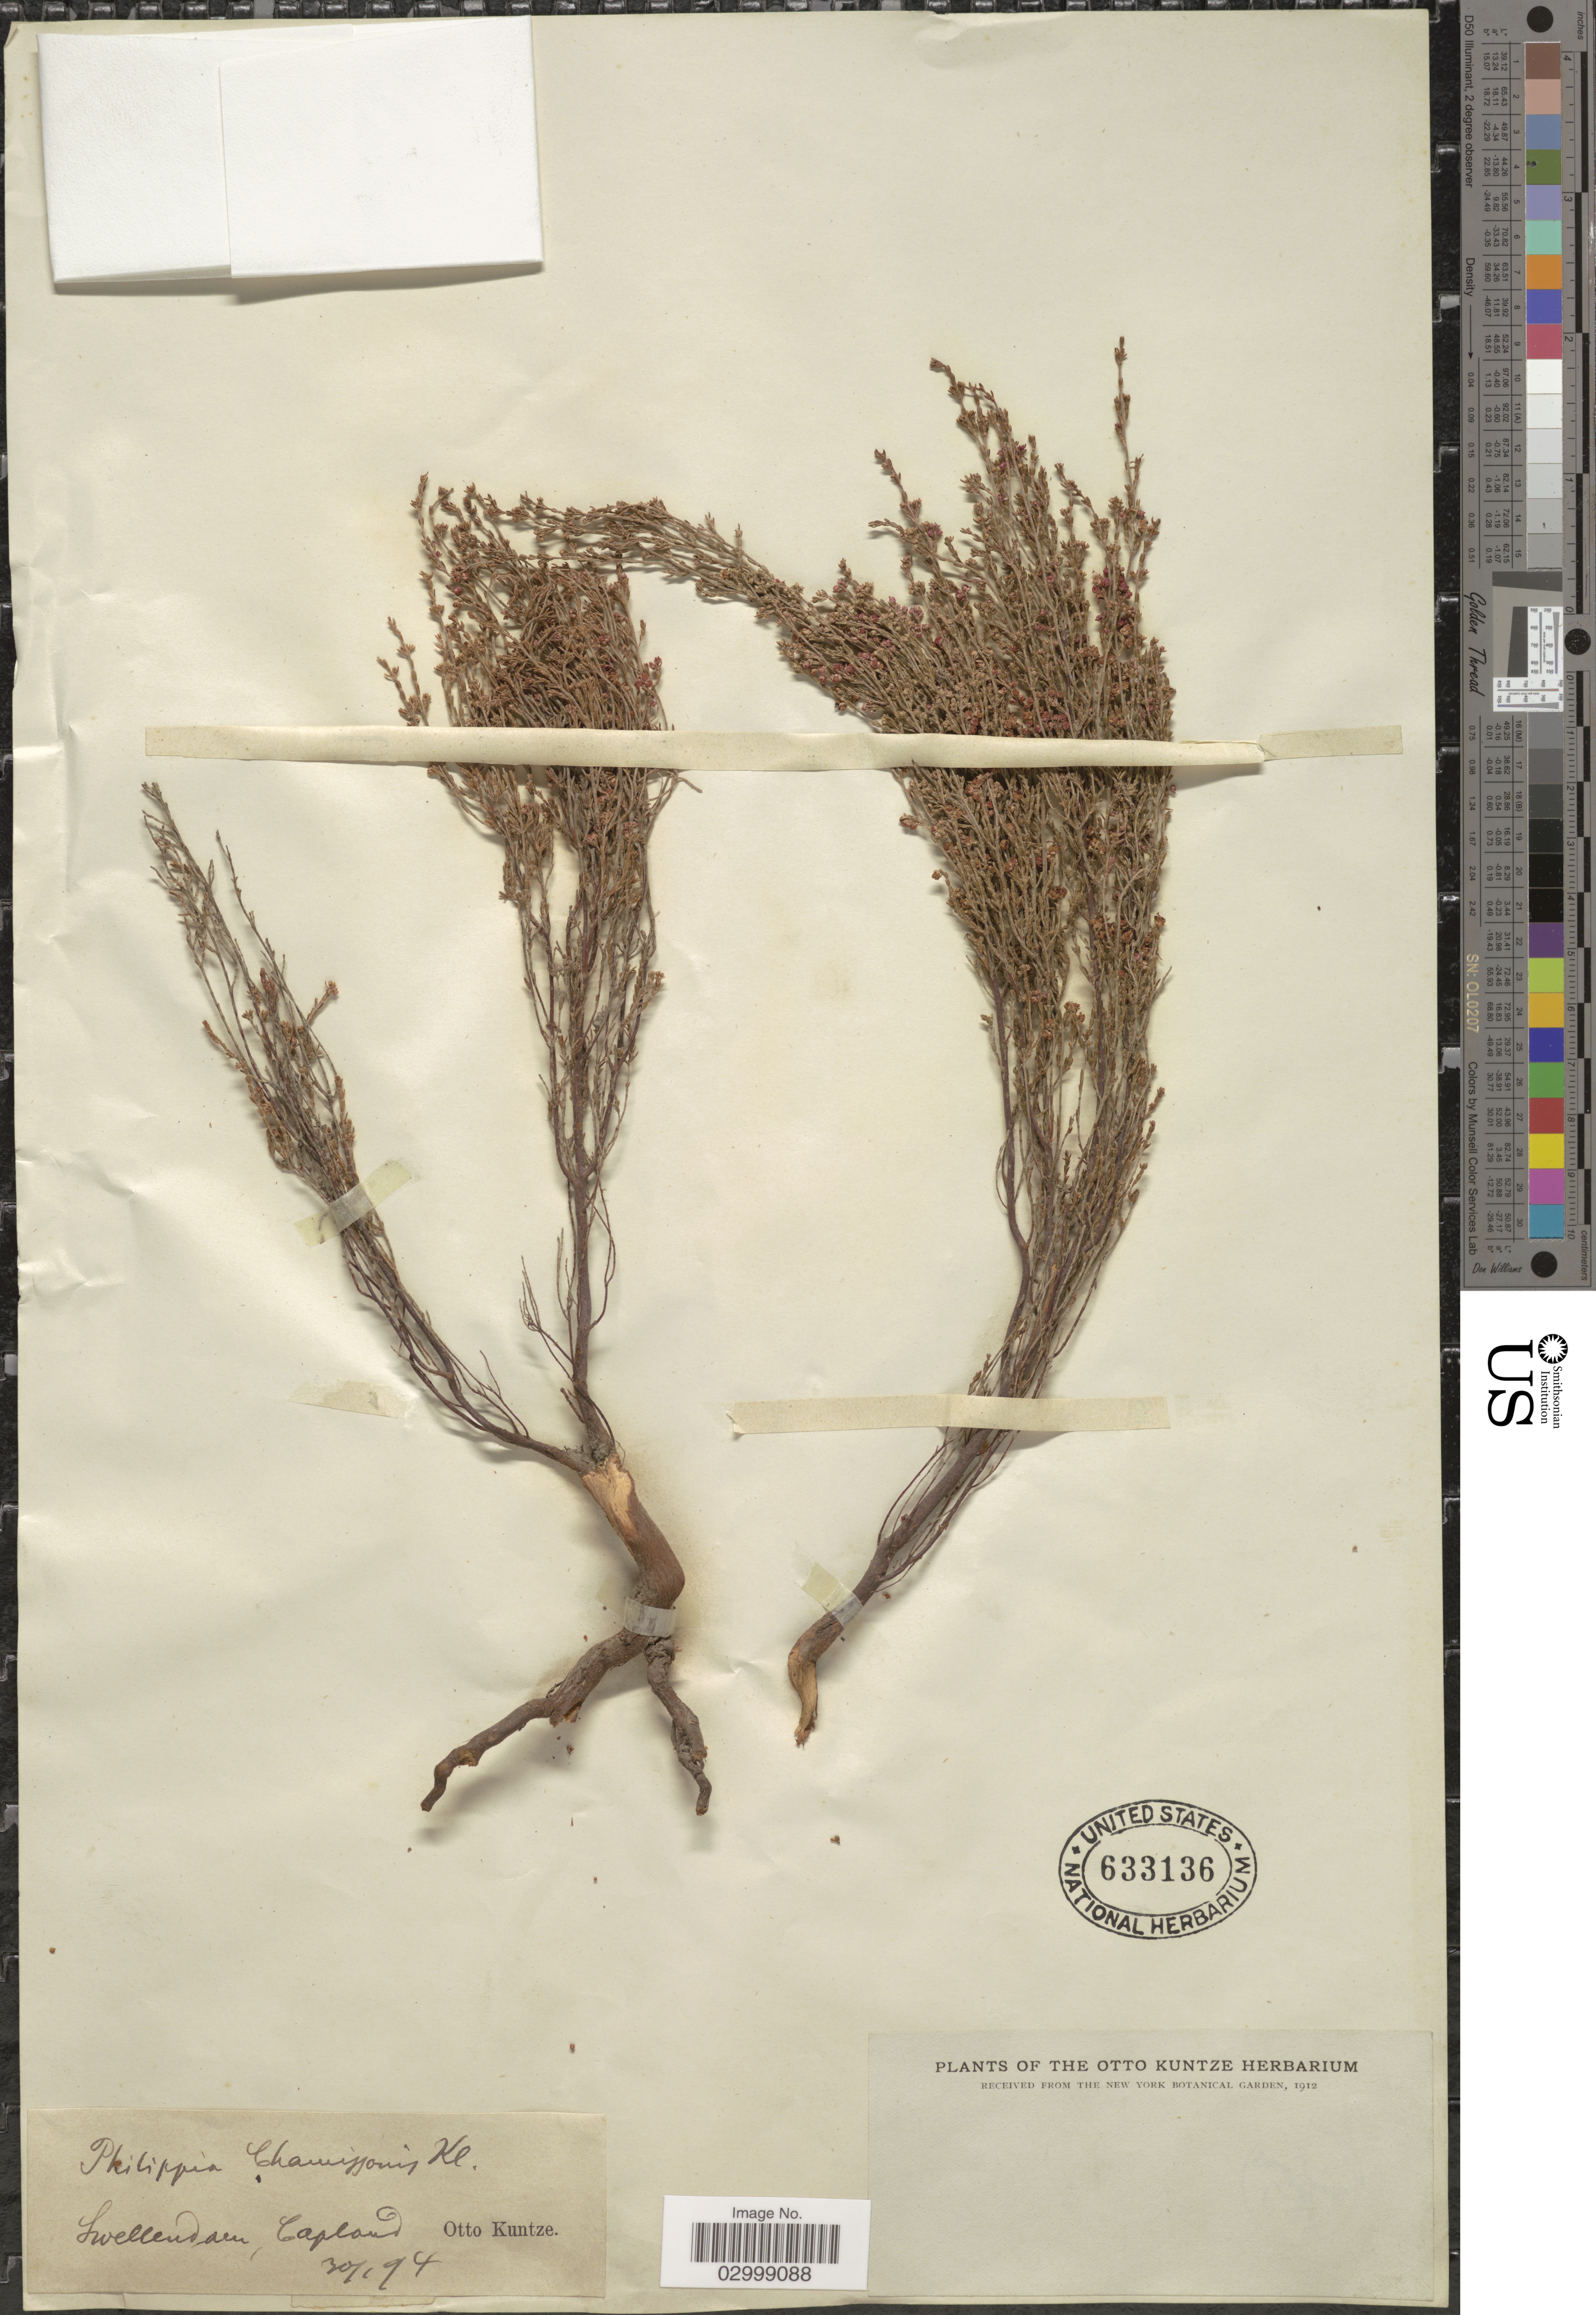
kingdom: Plantae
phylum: Tracheophyta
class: Magnoliopsida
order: Ericales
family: Ericaceae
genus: Philippia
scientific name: Philippia chamissonis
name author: Klotzsch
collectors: C.E.O. Kuntze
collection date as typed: Transcribed d/m/y: 30/1/94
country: South Africa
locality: Swellendam, Capland.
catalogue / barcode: US 633136